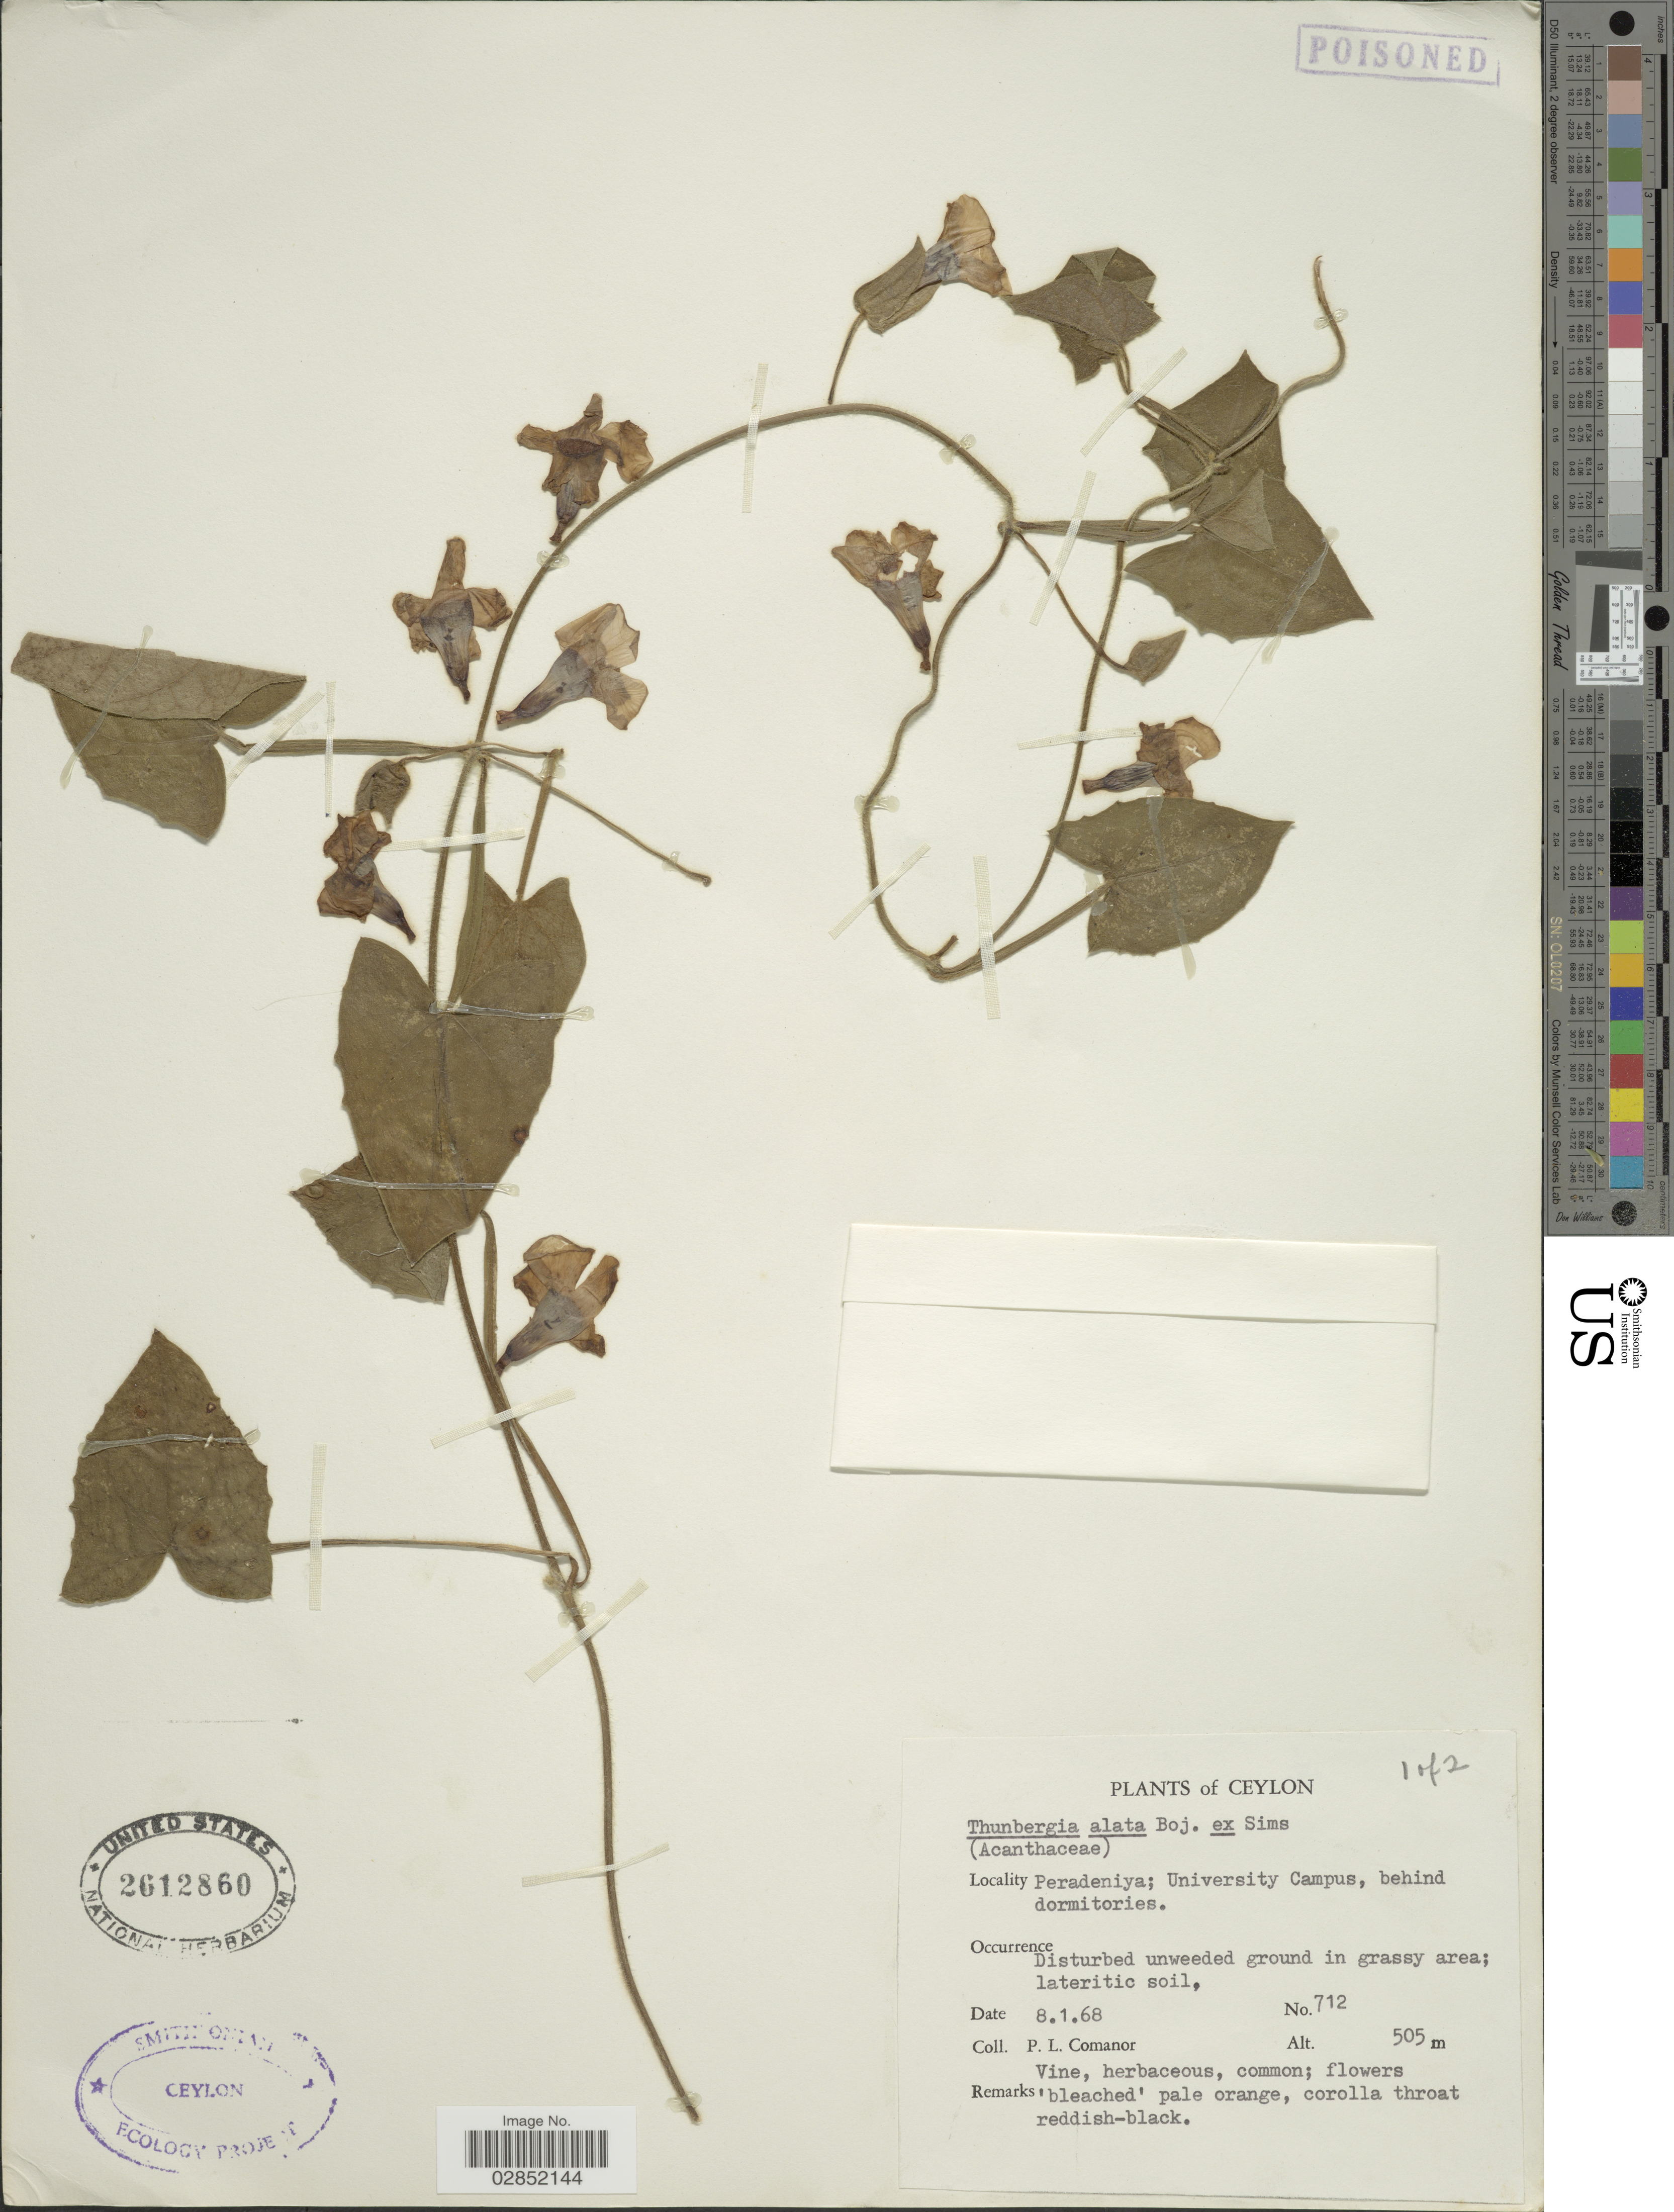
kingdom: Plantae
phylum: Tracheophyta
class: Magnoliopsida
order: Lamiales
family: Acanthaceae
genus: Thunbergia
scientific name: Thunbergia alata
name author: Bojer ex Sims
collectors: P. Comanor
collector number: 712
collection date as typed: Transcribed d/m/y: 8/1/68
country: Sri Lanka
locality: Ceylon. Peradeniya; University Campus, behind dormitories.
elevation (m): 505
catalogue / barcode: US 2612860